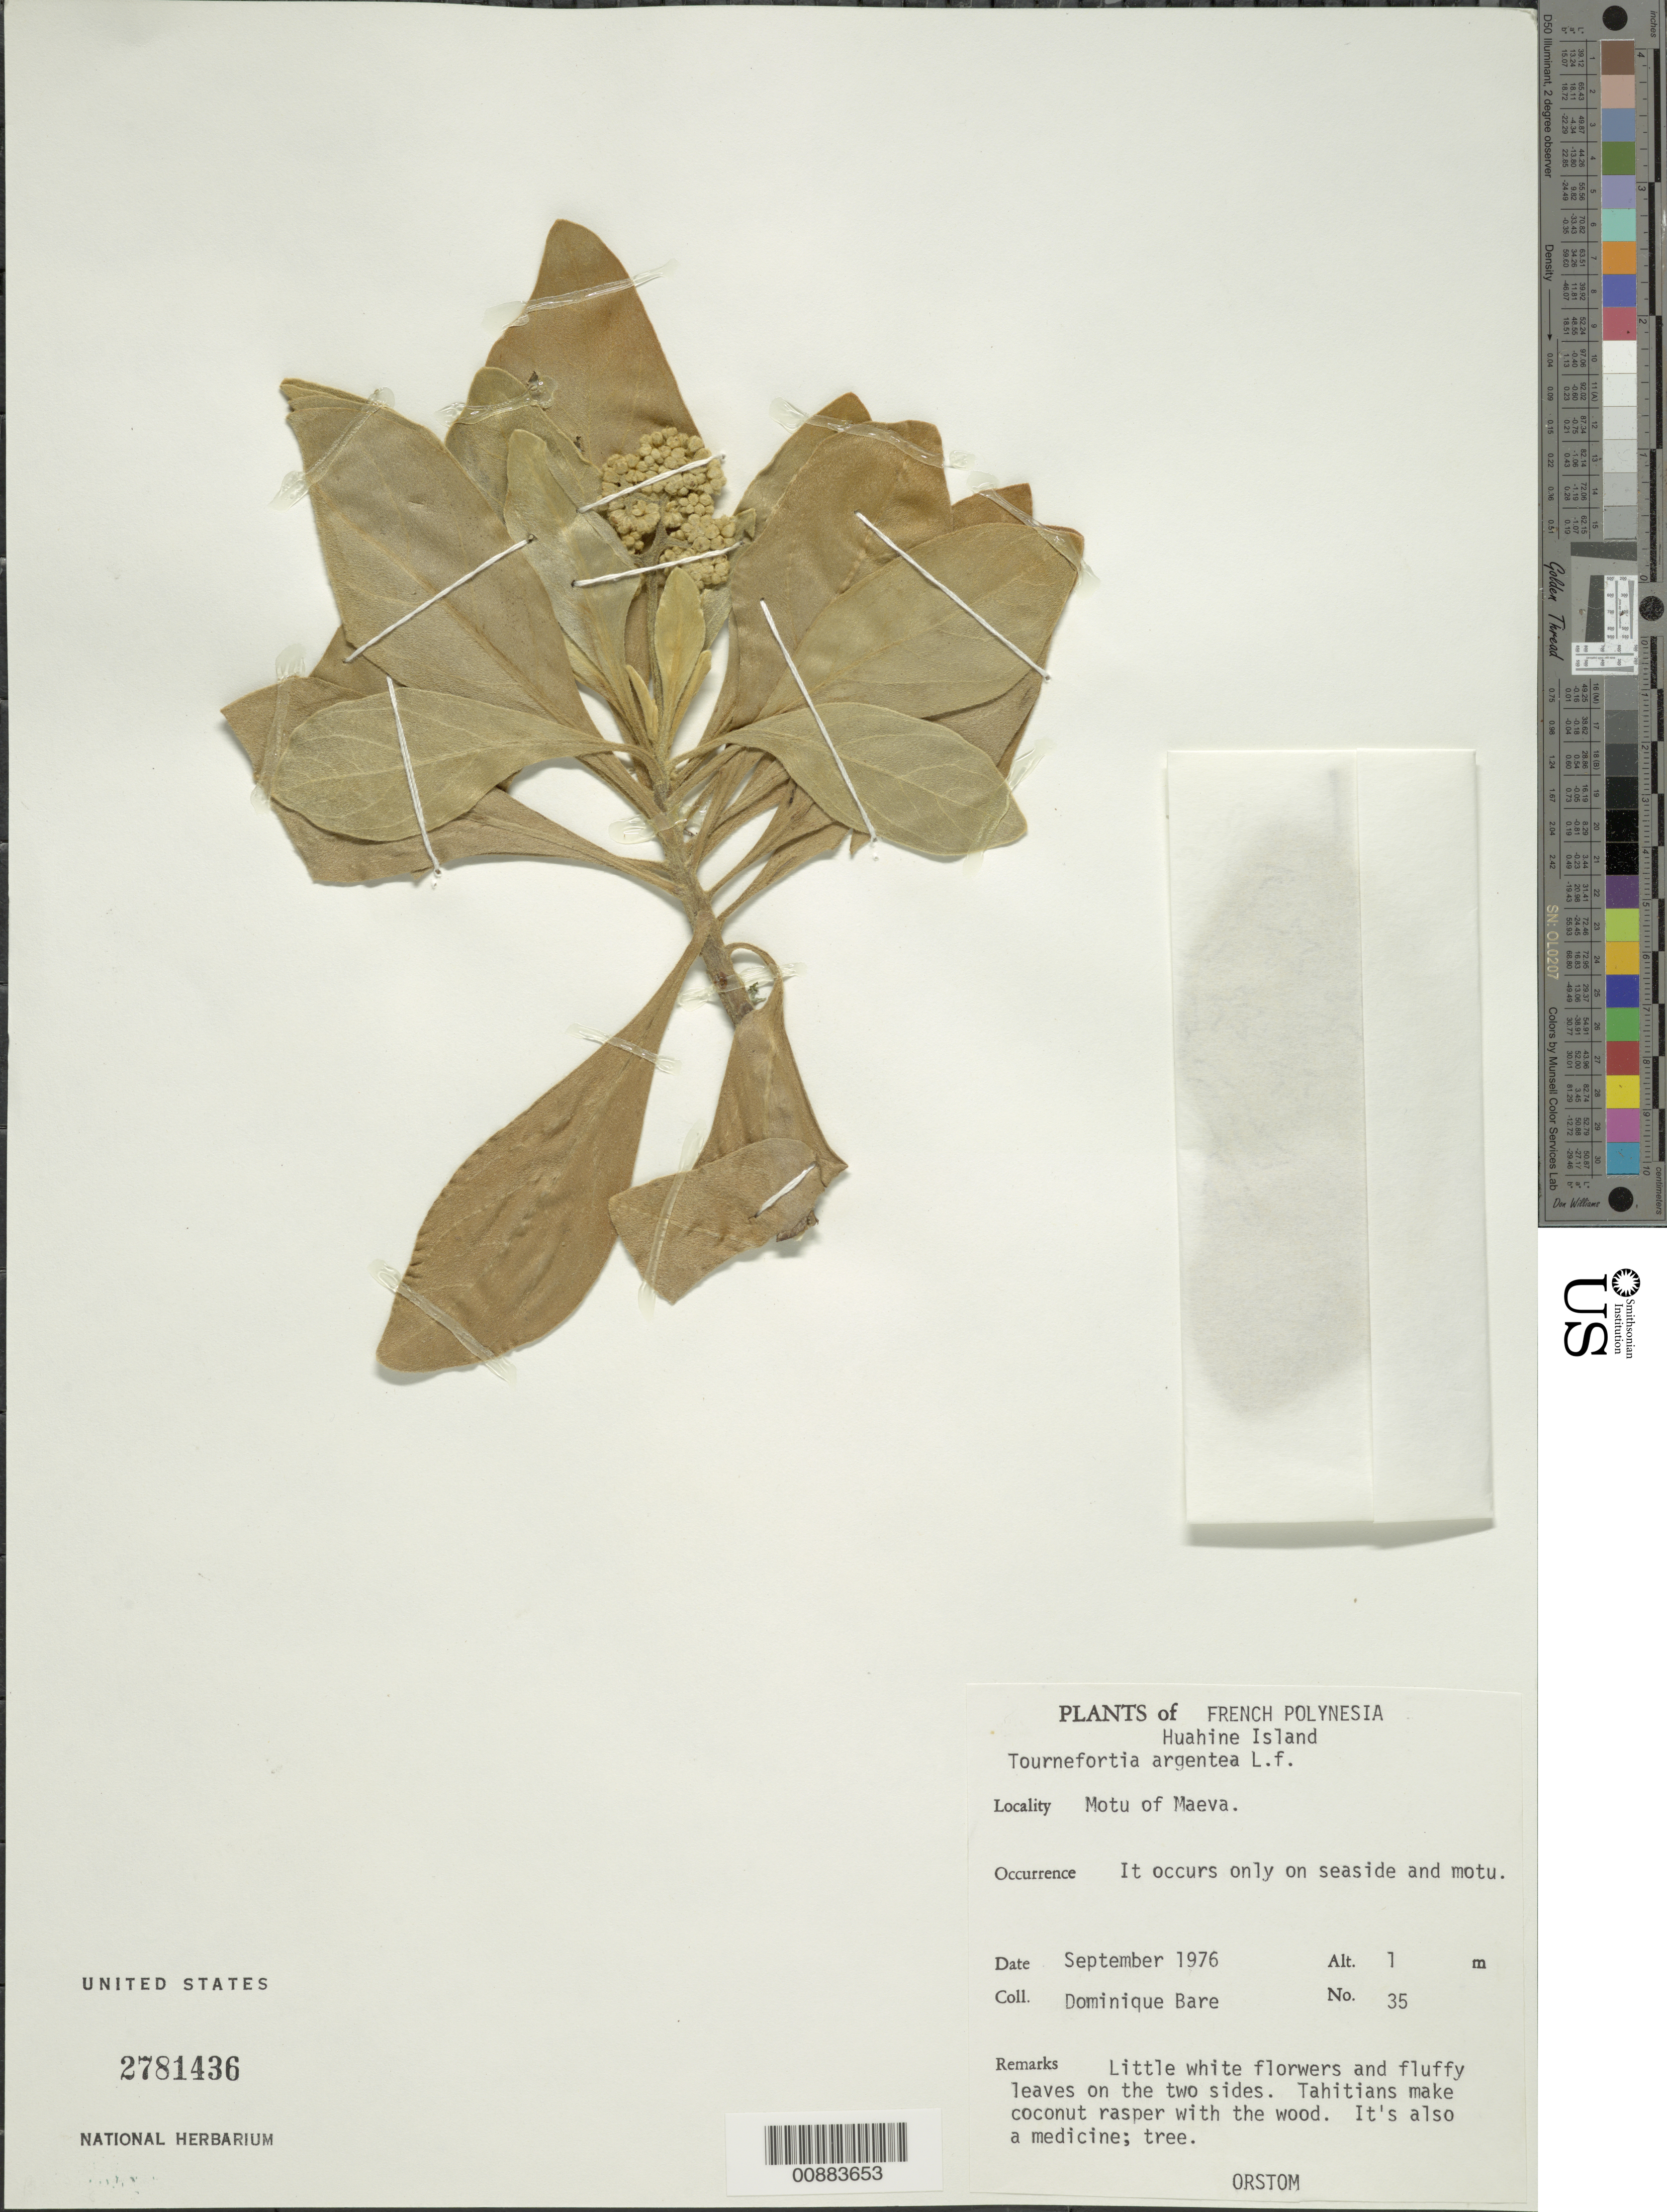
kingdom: Plantae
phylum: Tracheophyta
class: Magnoliopsida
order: Boraginales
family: Heliotropiaceae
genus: Heliotropium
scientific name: Heliotropium arboreum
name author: (Blanco) Mabberley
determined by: Wagner, W. L., (BOT), Smithsonian Institution - National Museum of Natural History (UNITED STATES)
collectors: D. Baré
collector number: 35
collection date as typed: Sep 1976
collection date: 1976-09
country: French Polynesia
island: Huahine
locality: Motu of Maeva. It occurs only on seaside and motu.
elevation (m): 1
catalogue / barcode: US 2781436